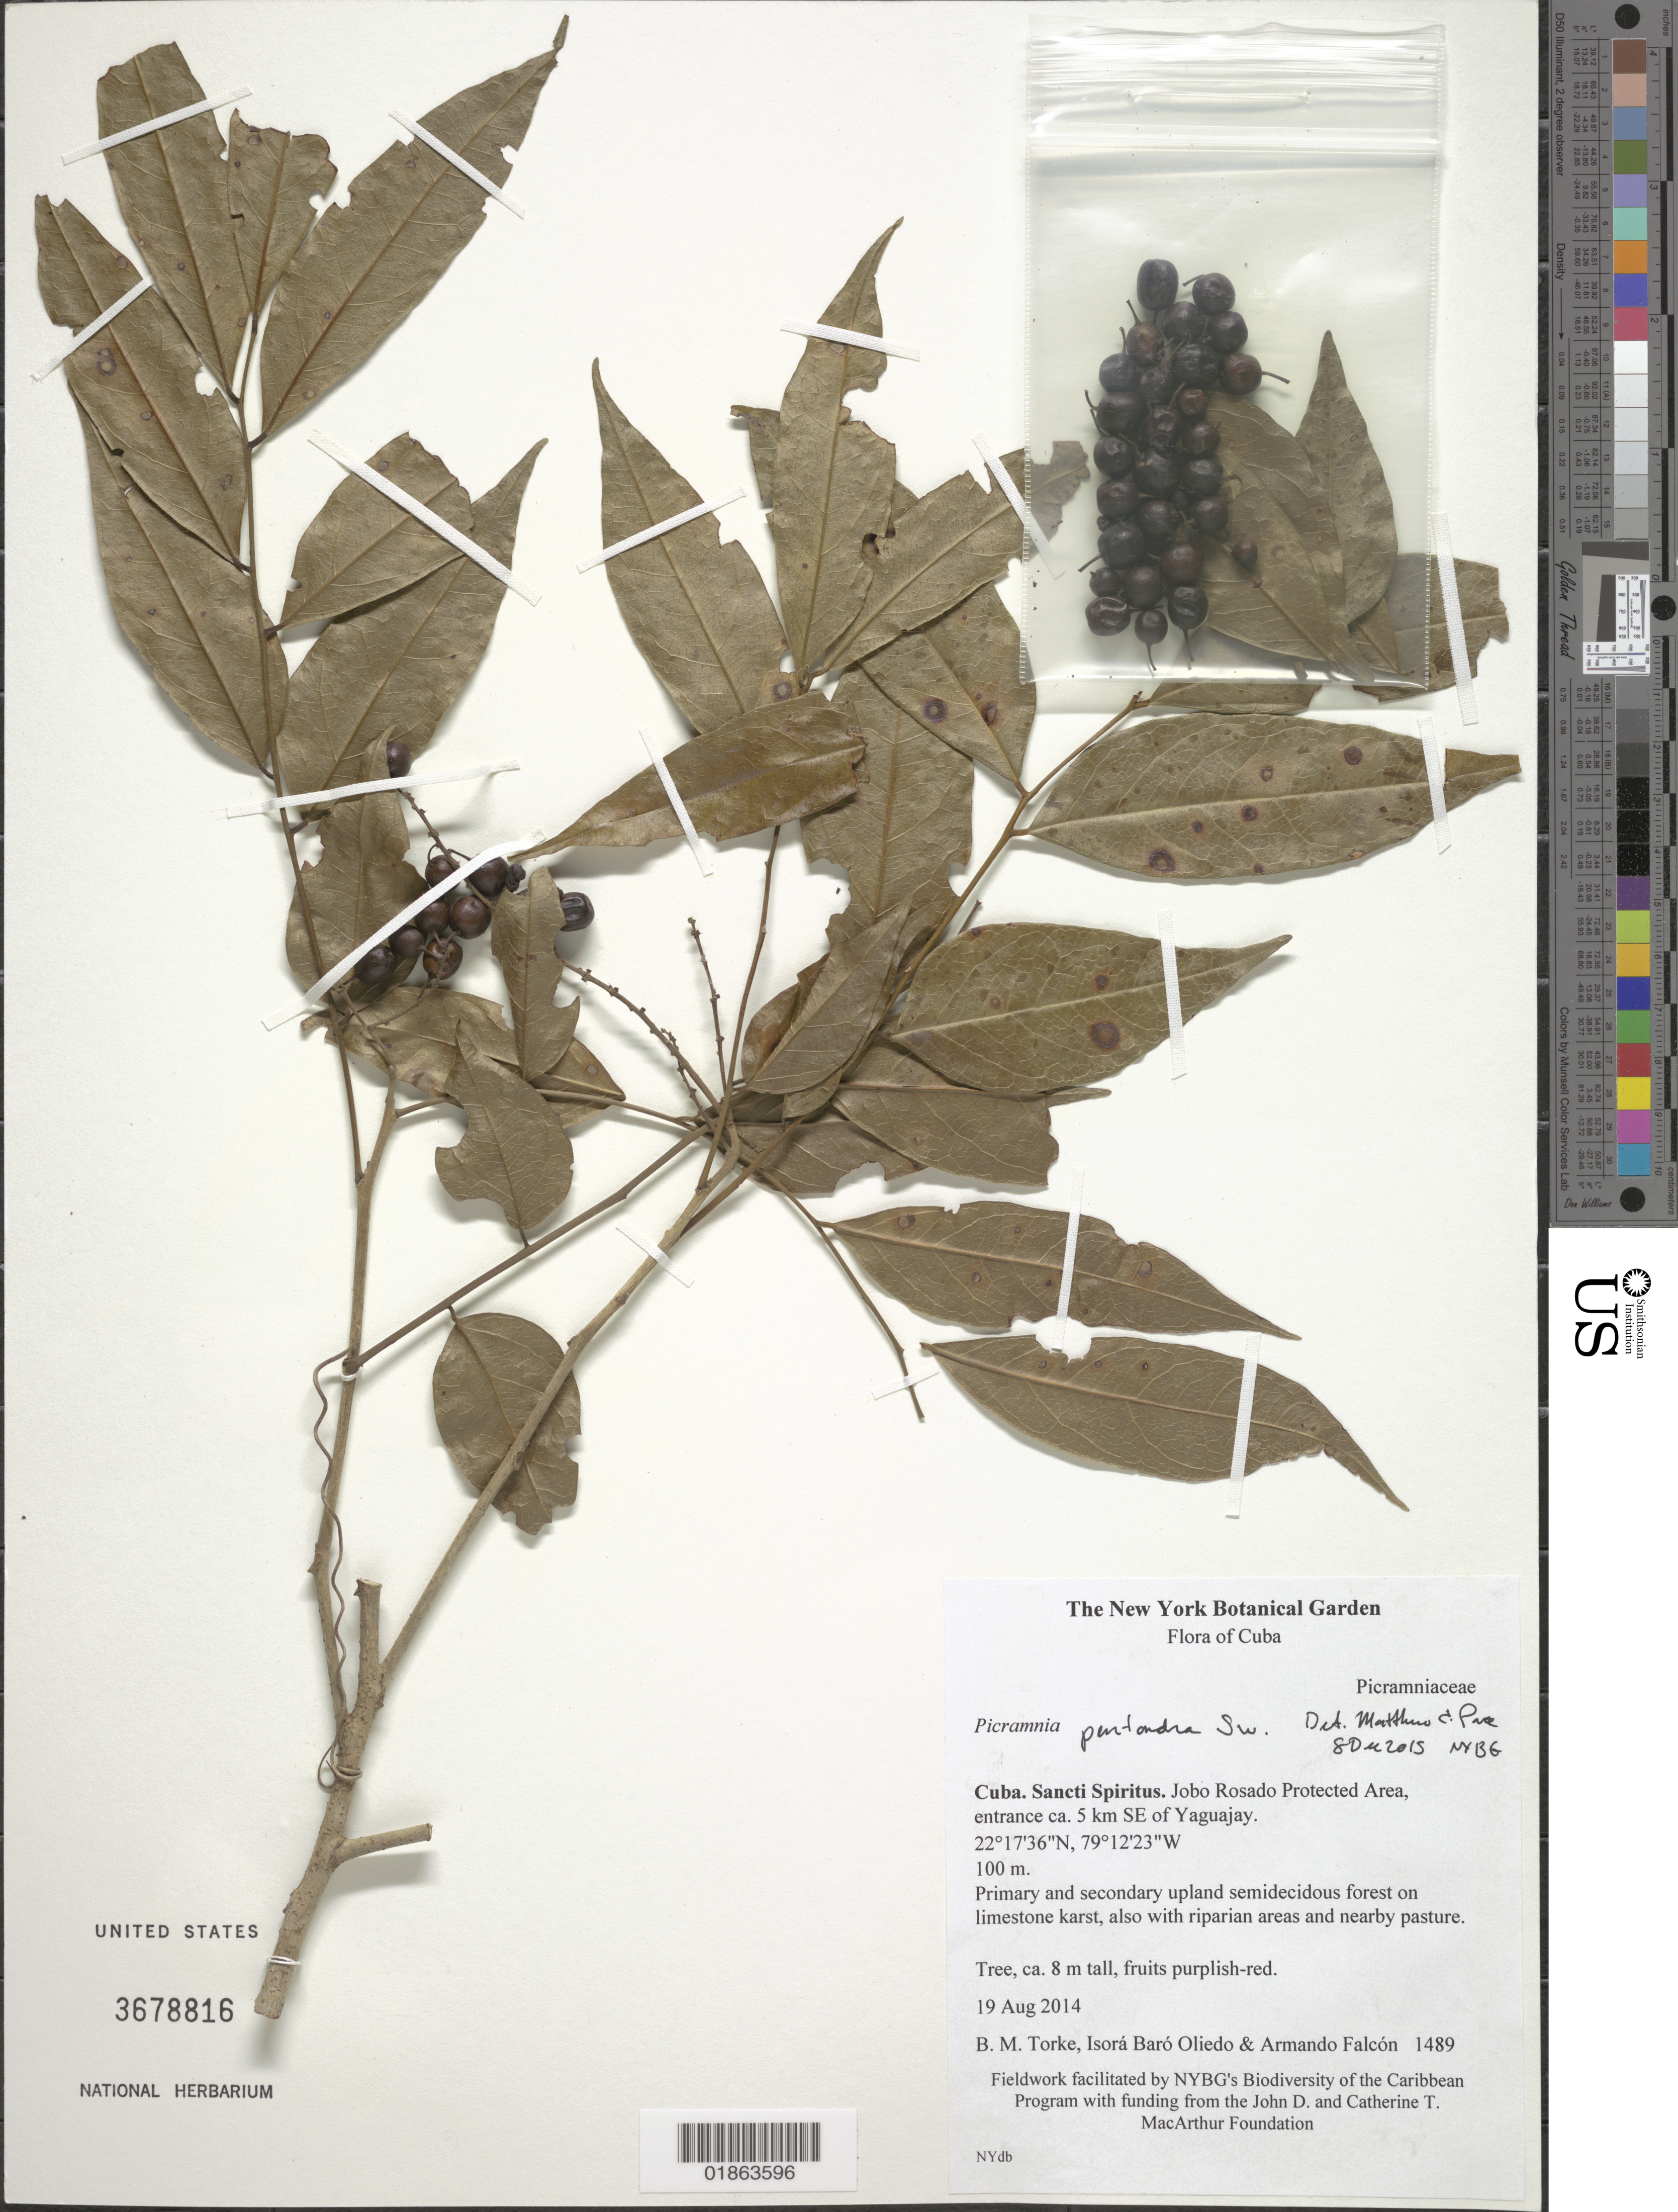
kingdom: Plantae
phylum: Tracheophyta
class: Magnoliopsida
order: Picramniales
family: Picramniaceae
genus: Picramnia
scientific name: Picramnia pentandra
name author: Sw.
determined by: Pace, M.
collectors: B. M. Torke, I. Baró Oliedo & A. Falcón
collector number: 1489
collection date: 2014-08-19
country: Cuba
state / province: Sancti Spíritus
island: Cuba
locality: Jobo Rosado Protected Area, entrance ca. 5 km SE of Yaguajay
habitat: Primary and secondary upland semideciduous forest on limestone karst, also with riparian areas and nearby pasture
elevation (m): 100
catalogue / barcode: US 3678816